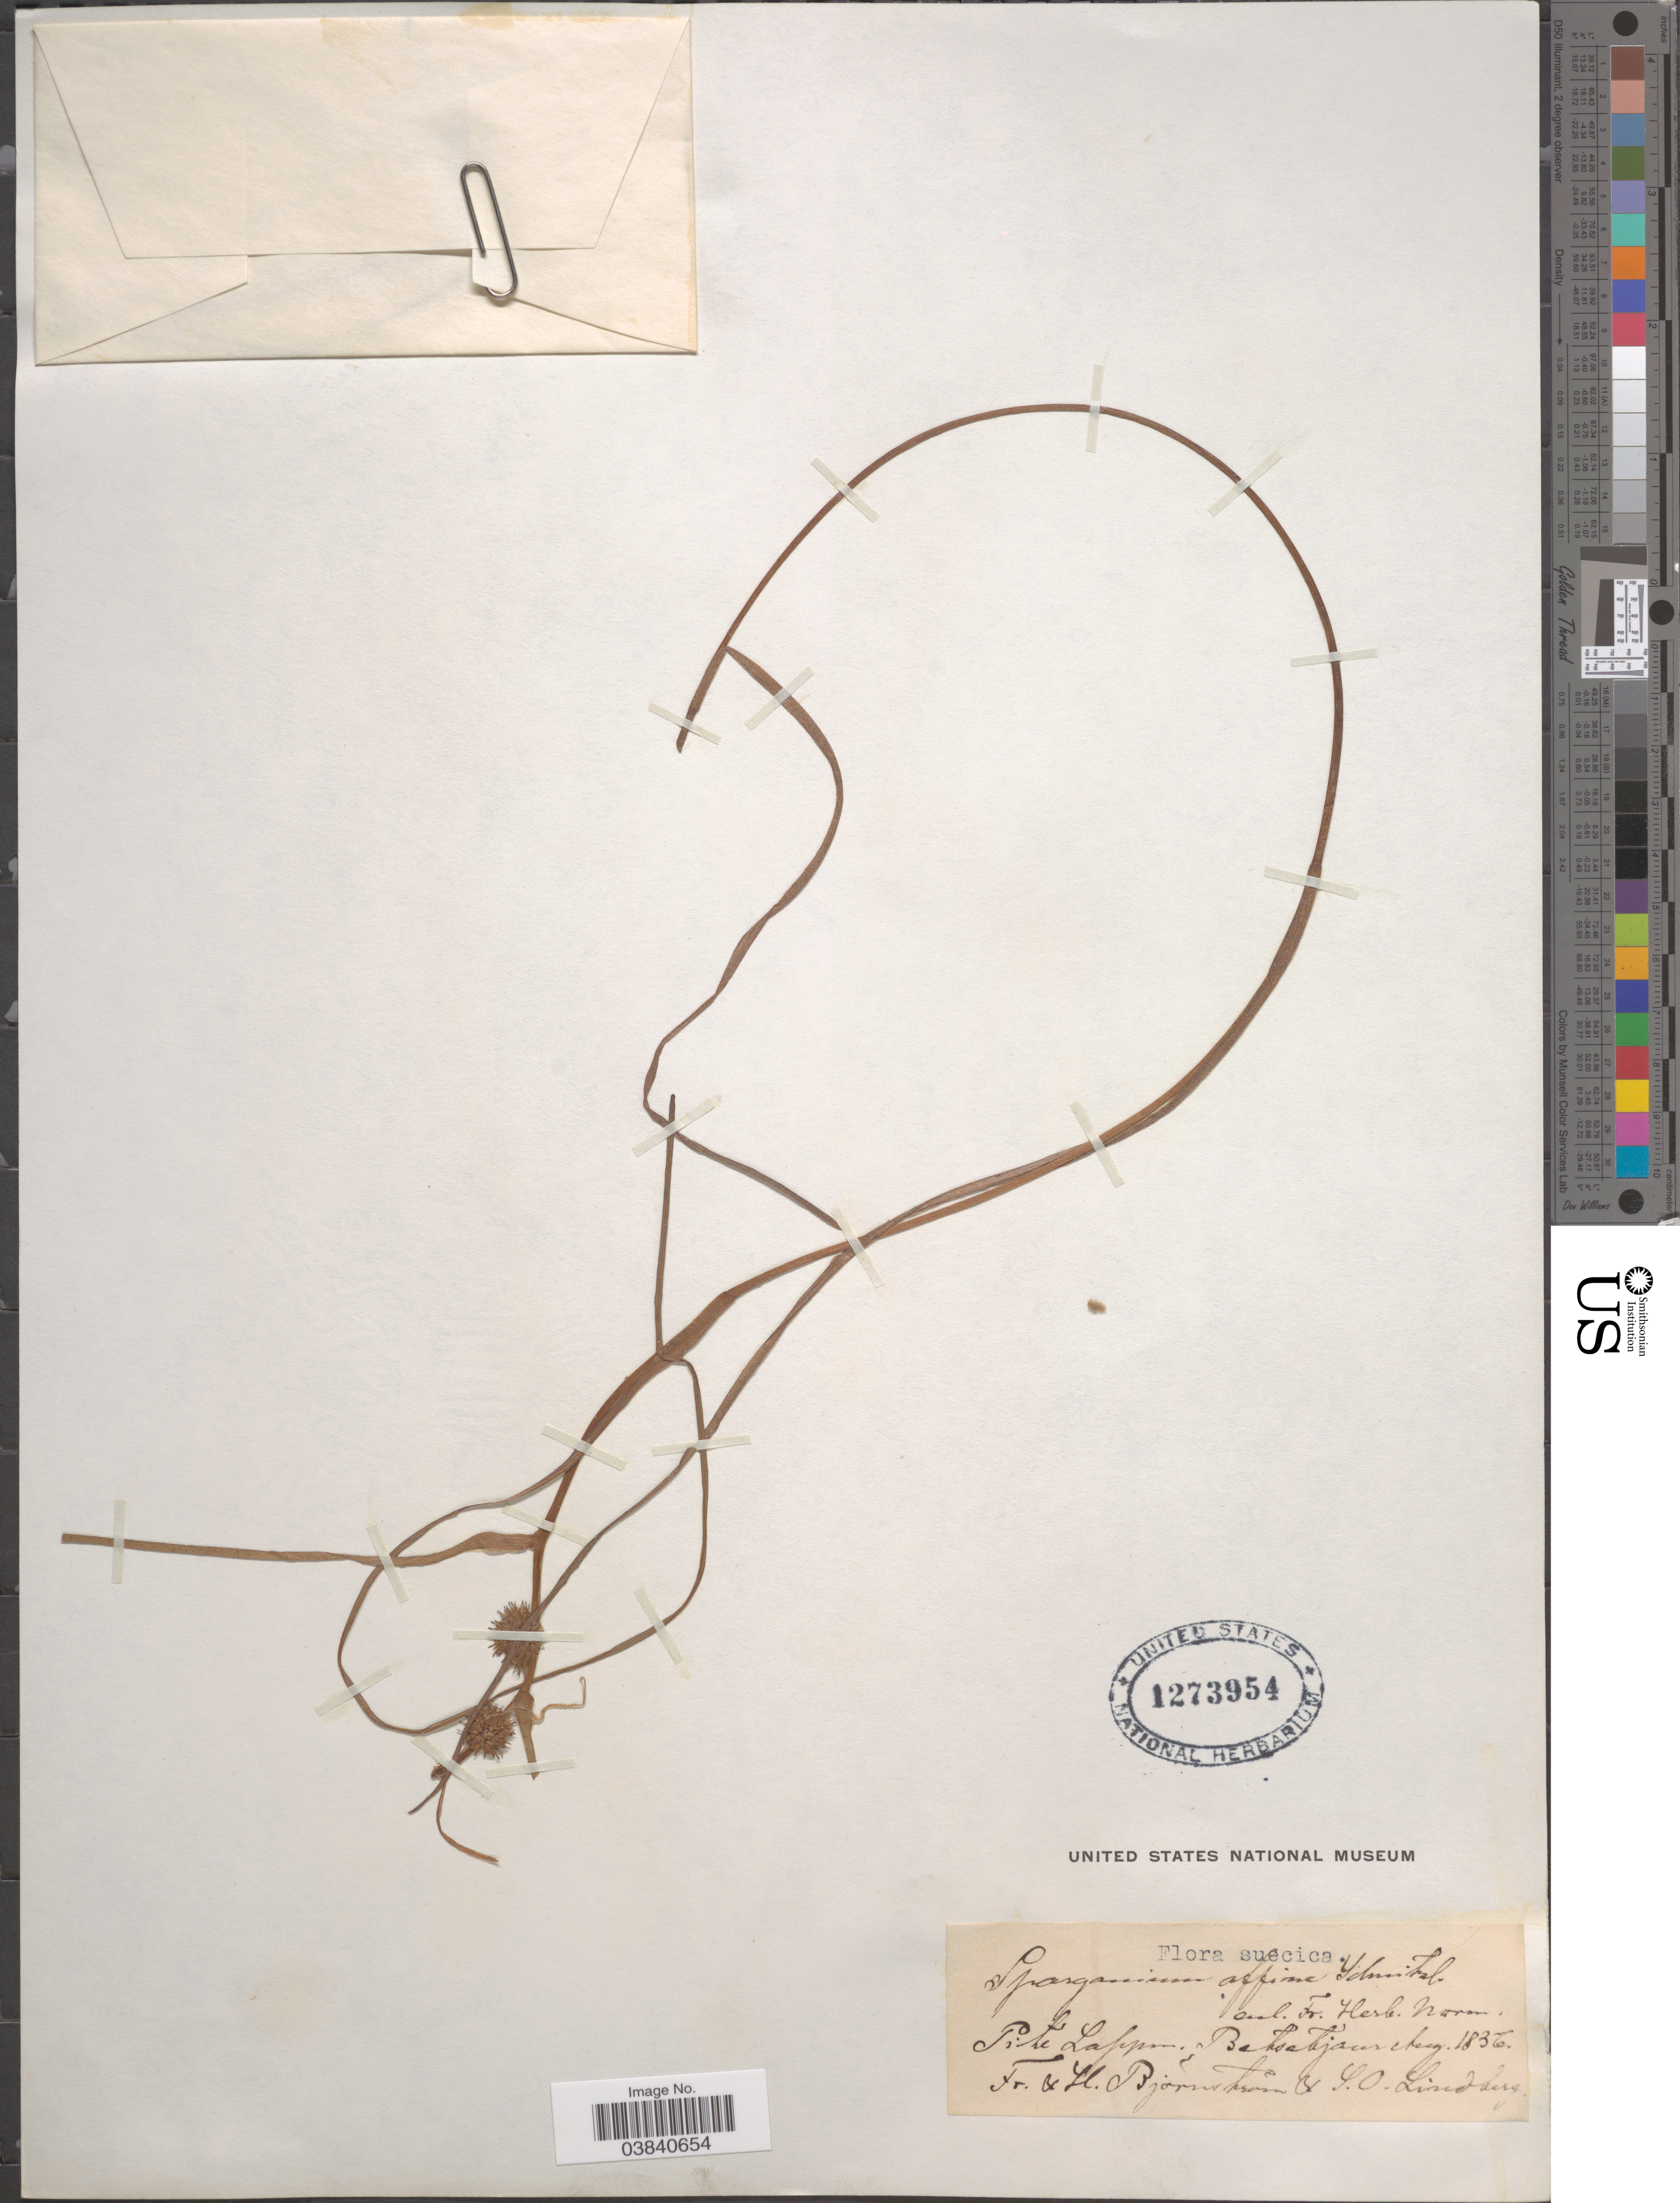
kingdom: Plantae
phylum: Tracheophyta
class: Liliopsida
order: Poales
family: Typhaceae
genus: Sparganium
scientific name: Sparganium affine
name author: Schnizl.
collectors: F. Björnström, H. Björnström & S.O. Lindberg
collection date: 1836-08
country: Sweden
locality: Suecica. Pite Lappan, Biehtsátjávrrie.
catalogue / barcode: US 1273954